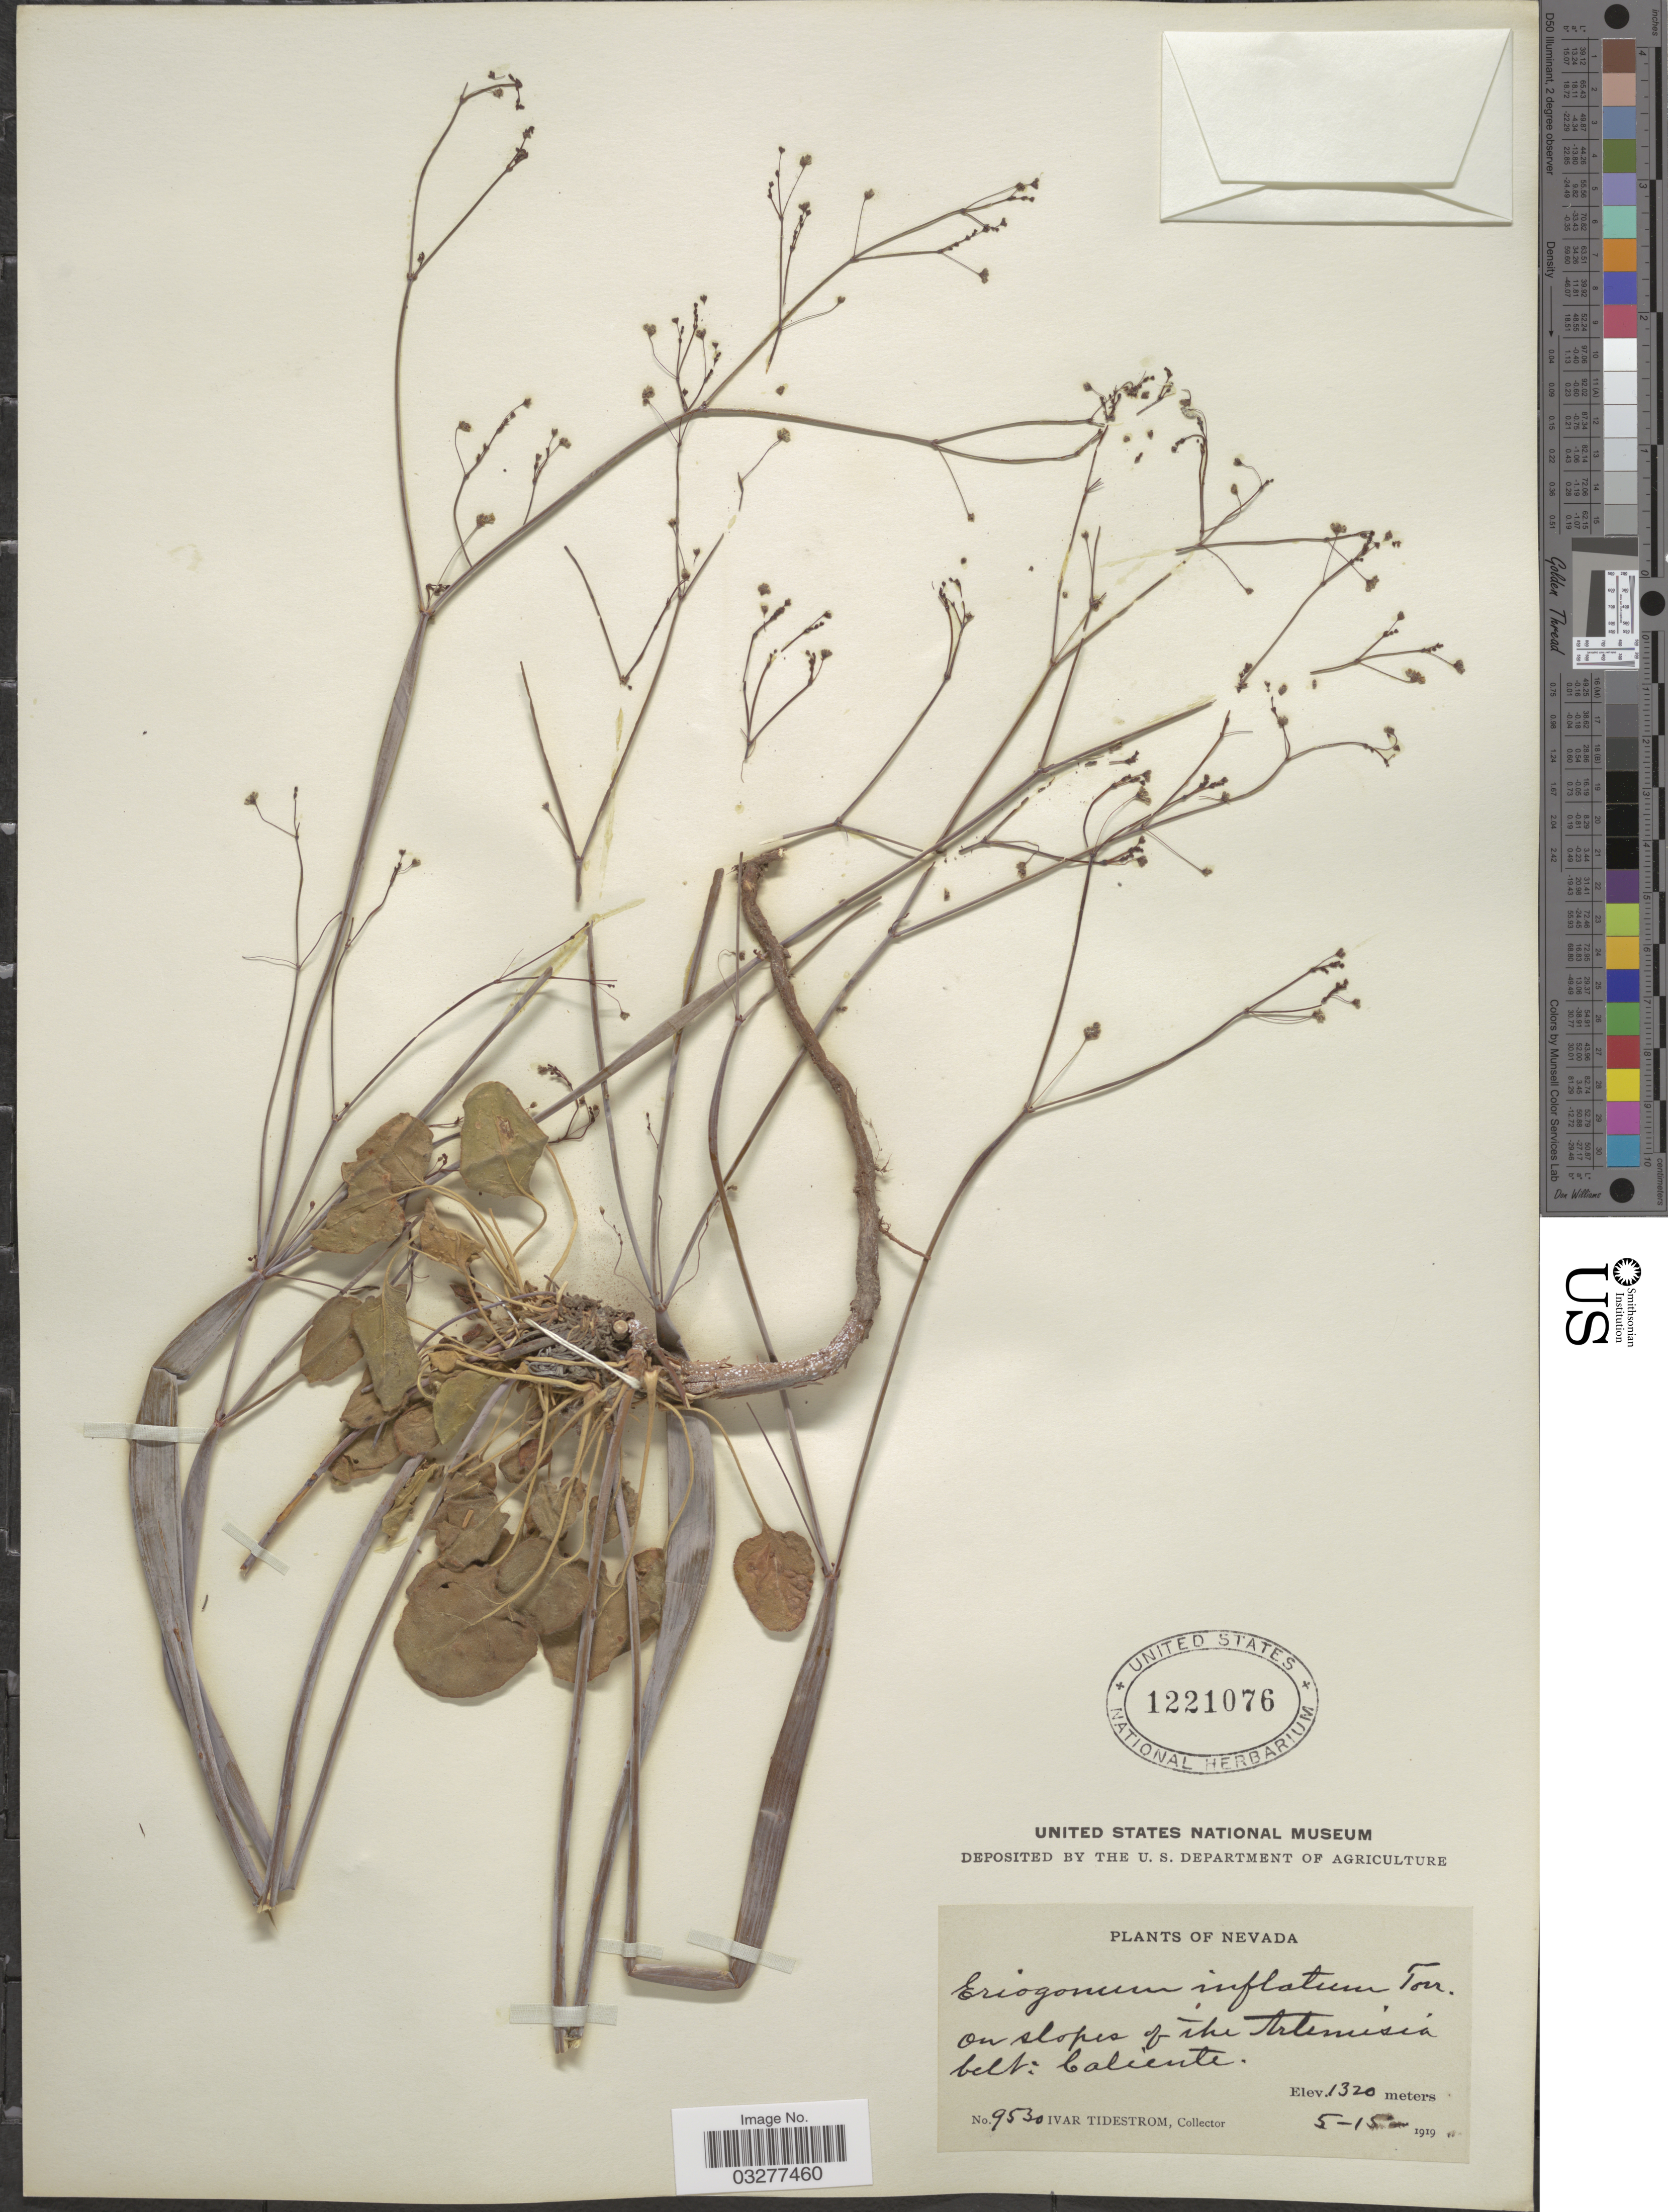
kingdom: Plantae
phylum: Tracheophyta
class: Magnoliopsida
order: Caryophyllales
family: Polygonaceae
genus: Eriogonum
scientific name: Eriogonum inflatum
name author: Torr. & Frém.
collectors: I. F. Tidestrom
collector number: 9530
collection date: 1919-05-15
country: United States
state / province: Nevada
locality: On slopes of the Artemisia belt: Caliente.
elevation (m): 1320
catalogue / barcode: US 1221076